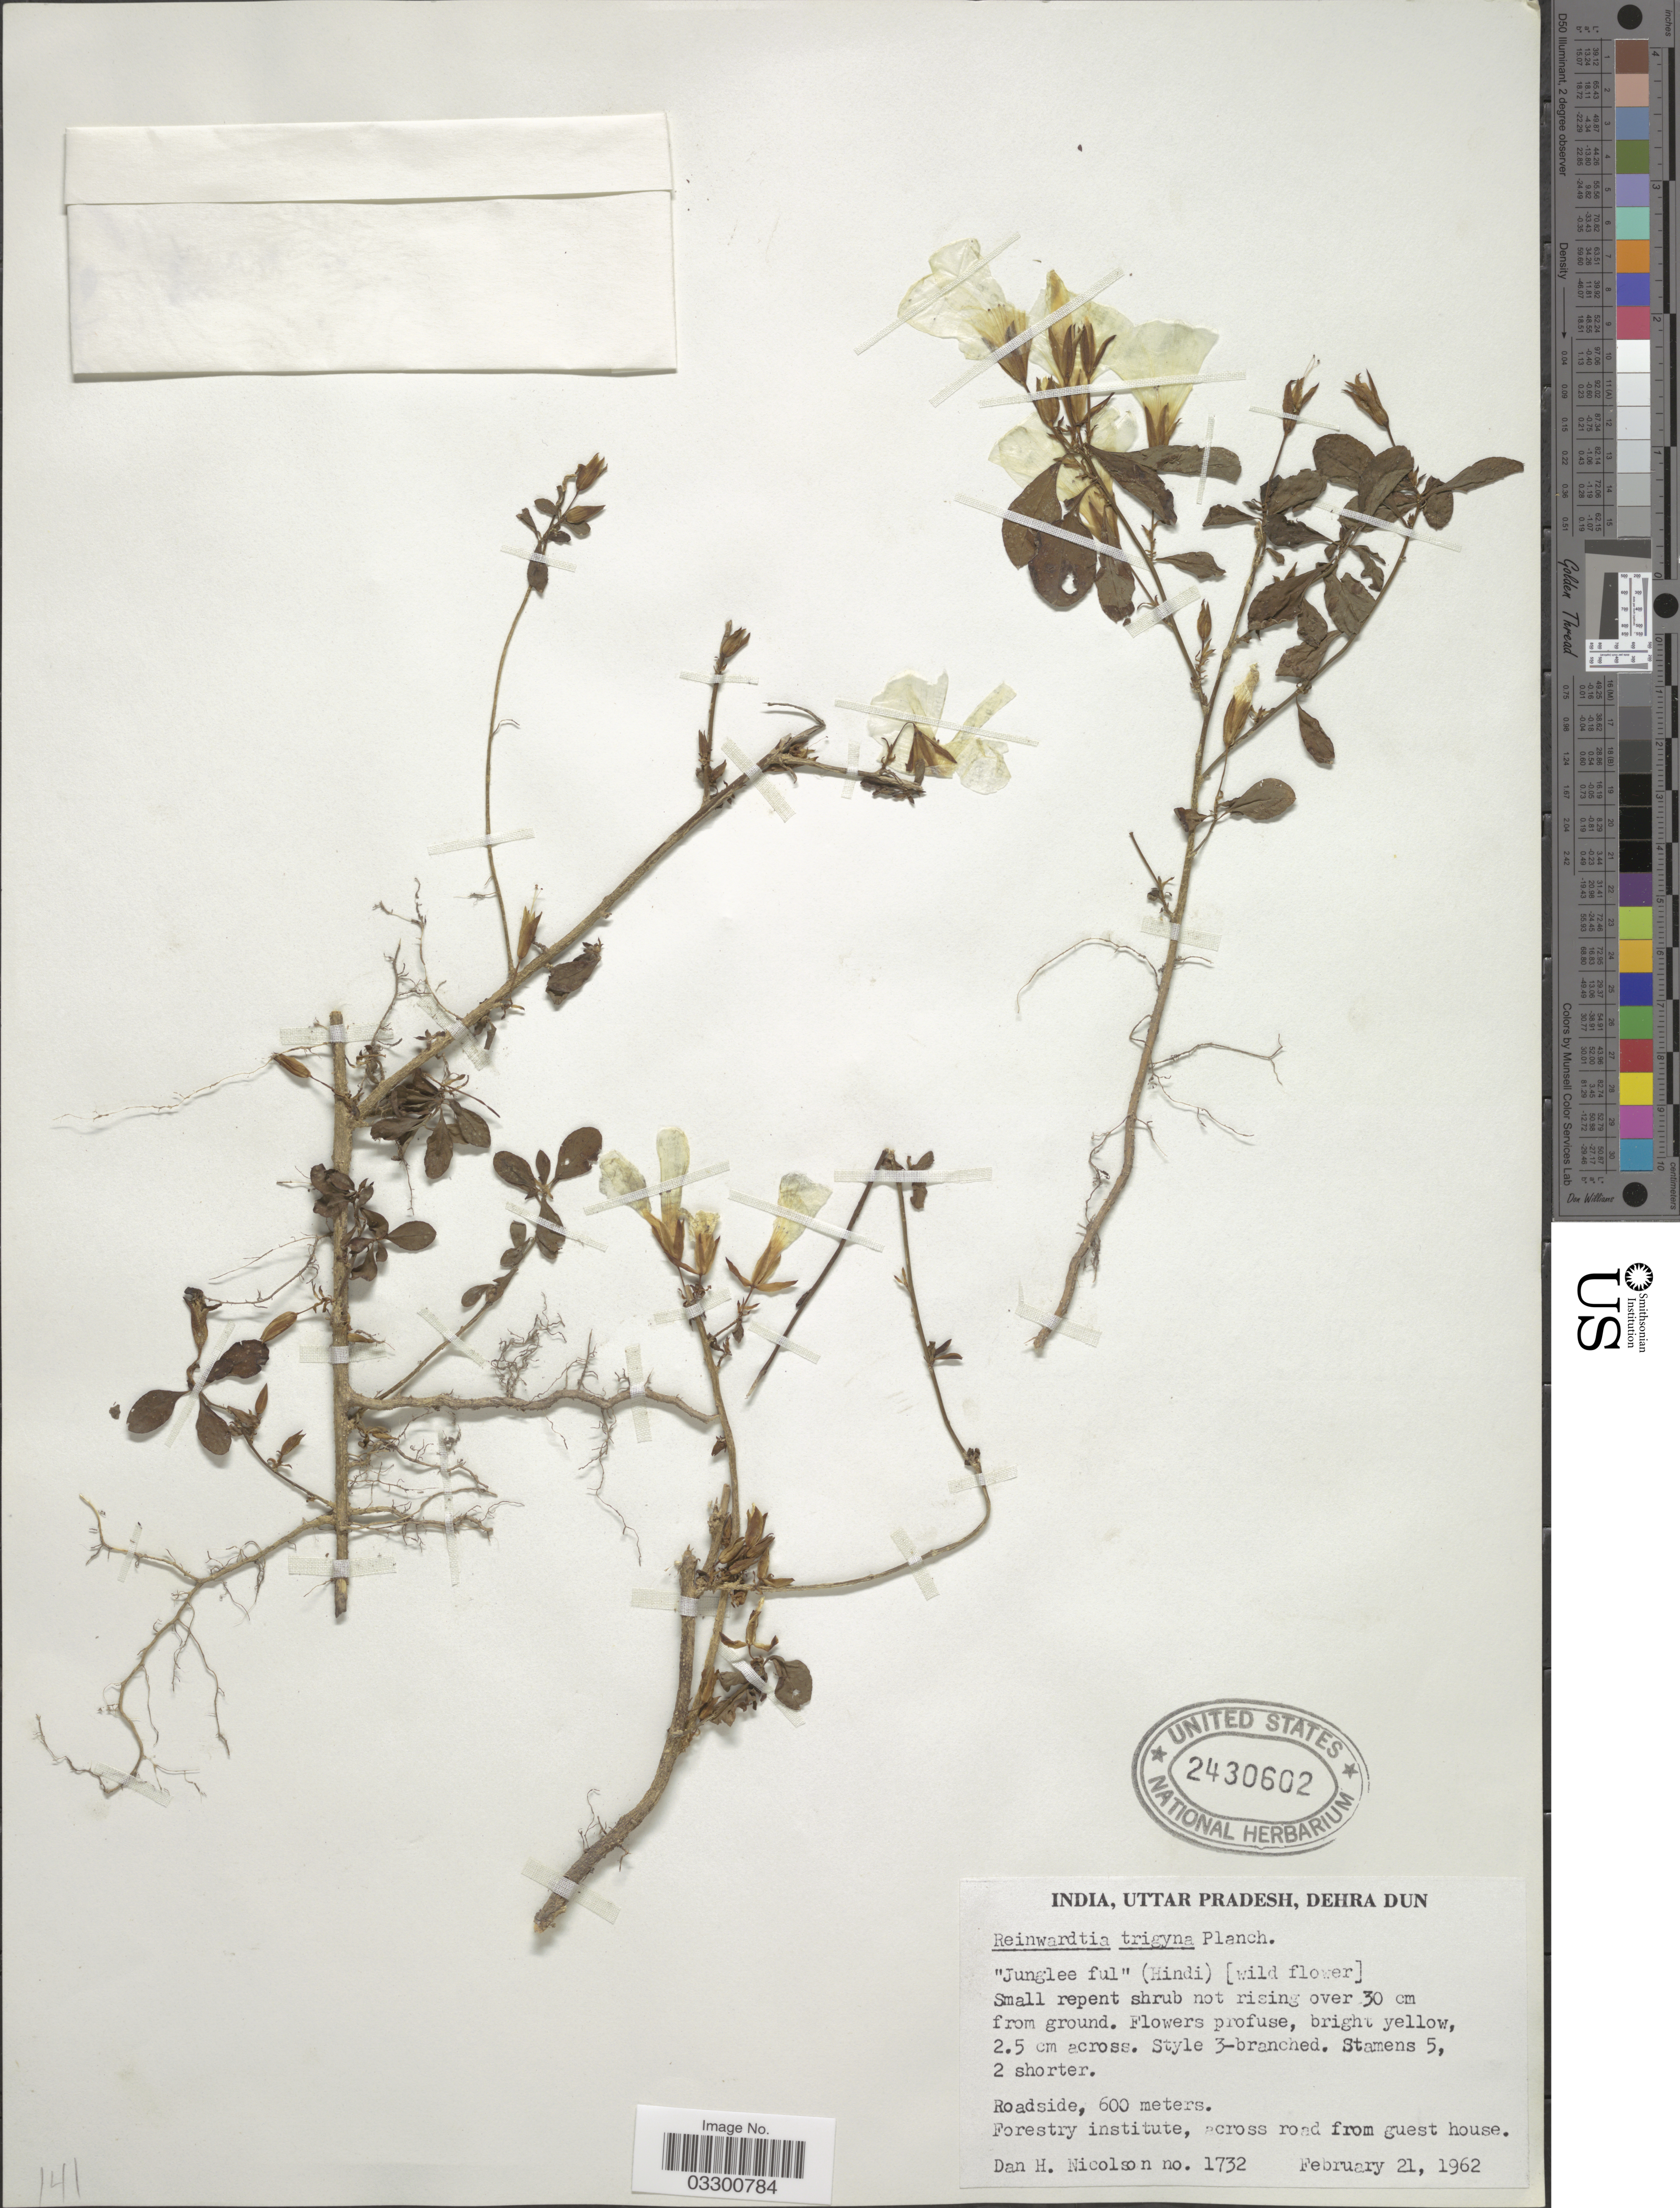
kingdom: Plantae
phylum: Tracheophyta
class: Magnoliopsida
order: Malpighiales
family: Linaceae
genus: Reinwardtia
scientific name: Reinwardtia trigyna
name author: Planch.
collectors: D. H. Nicolson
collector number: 1732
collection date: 1962-01-21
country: India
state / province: Uttar Pradesh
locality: Dehra Dun, Forestry institute, across road from guest house.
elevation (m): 600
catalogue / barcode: US 2430602